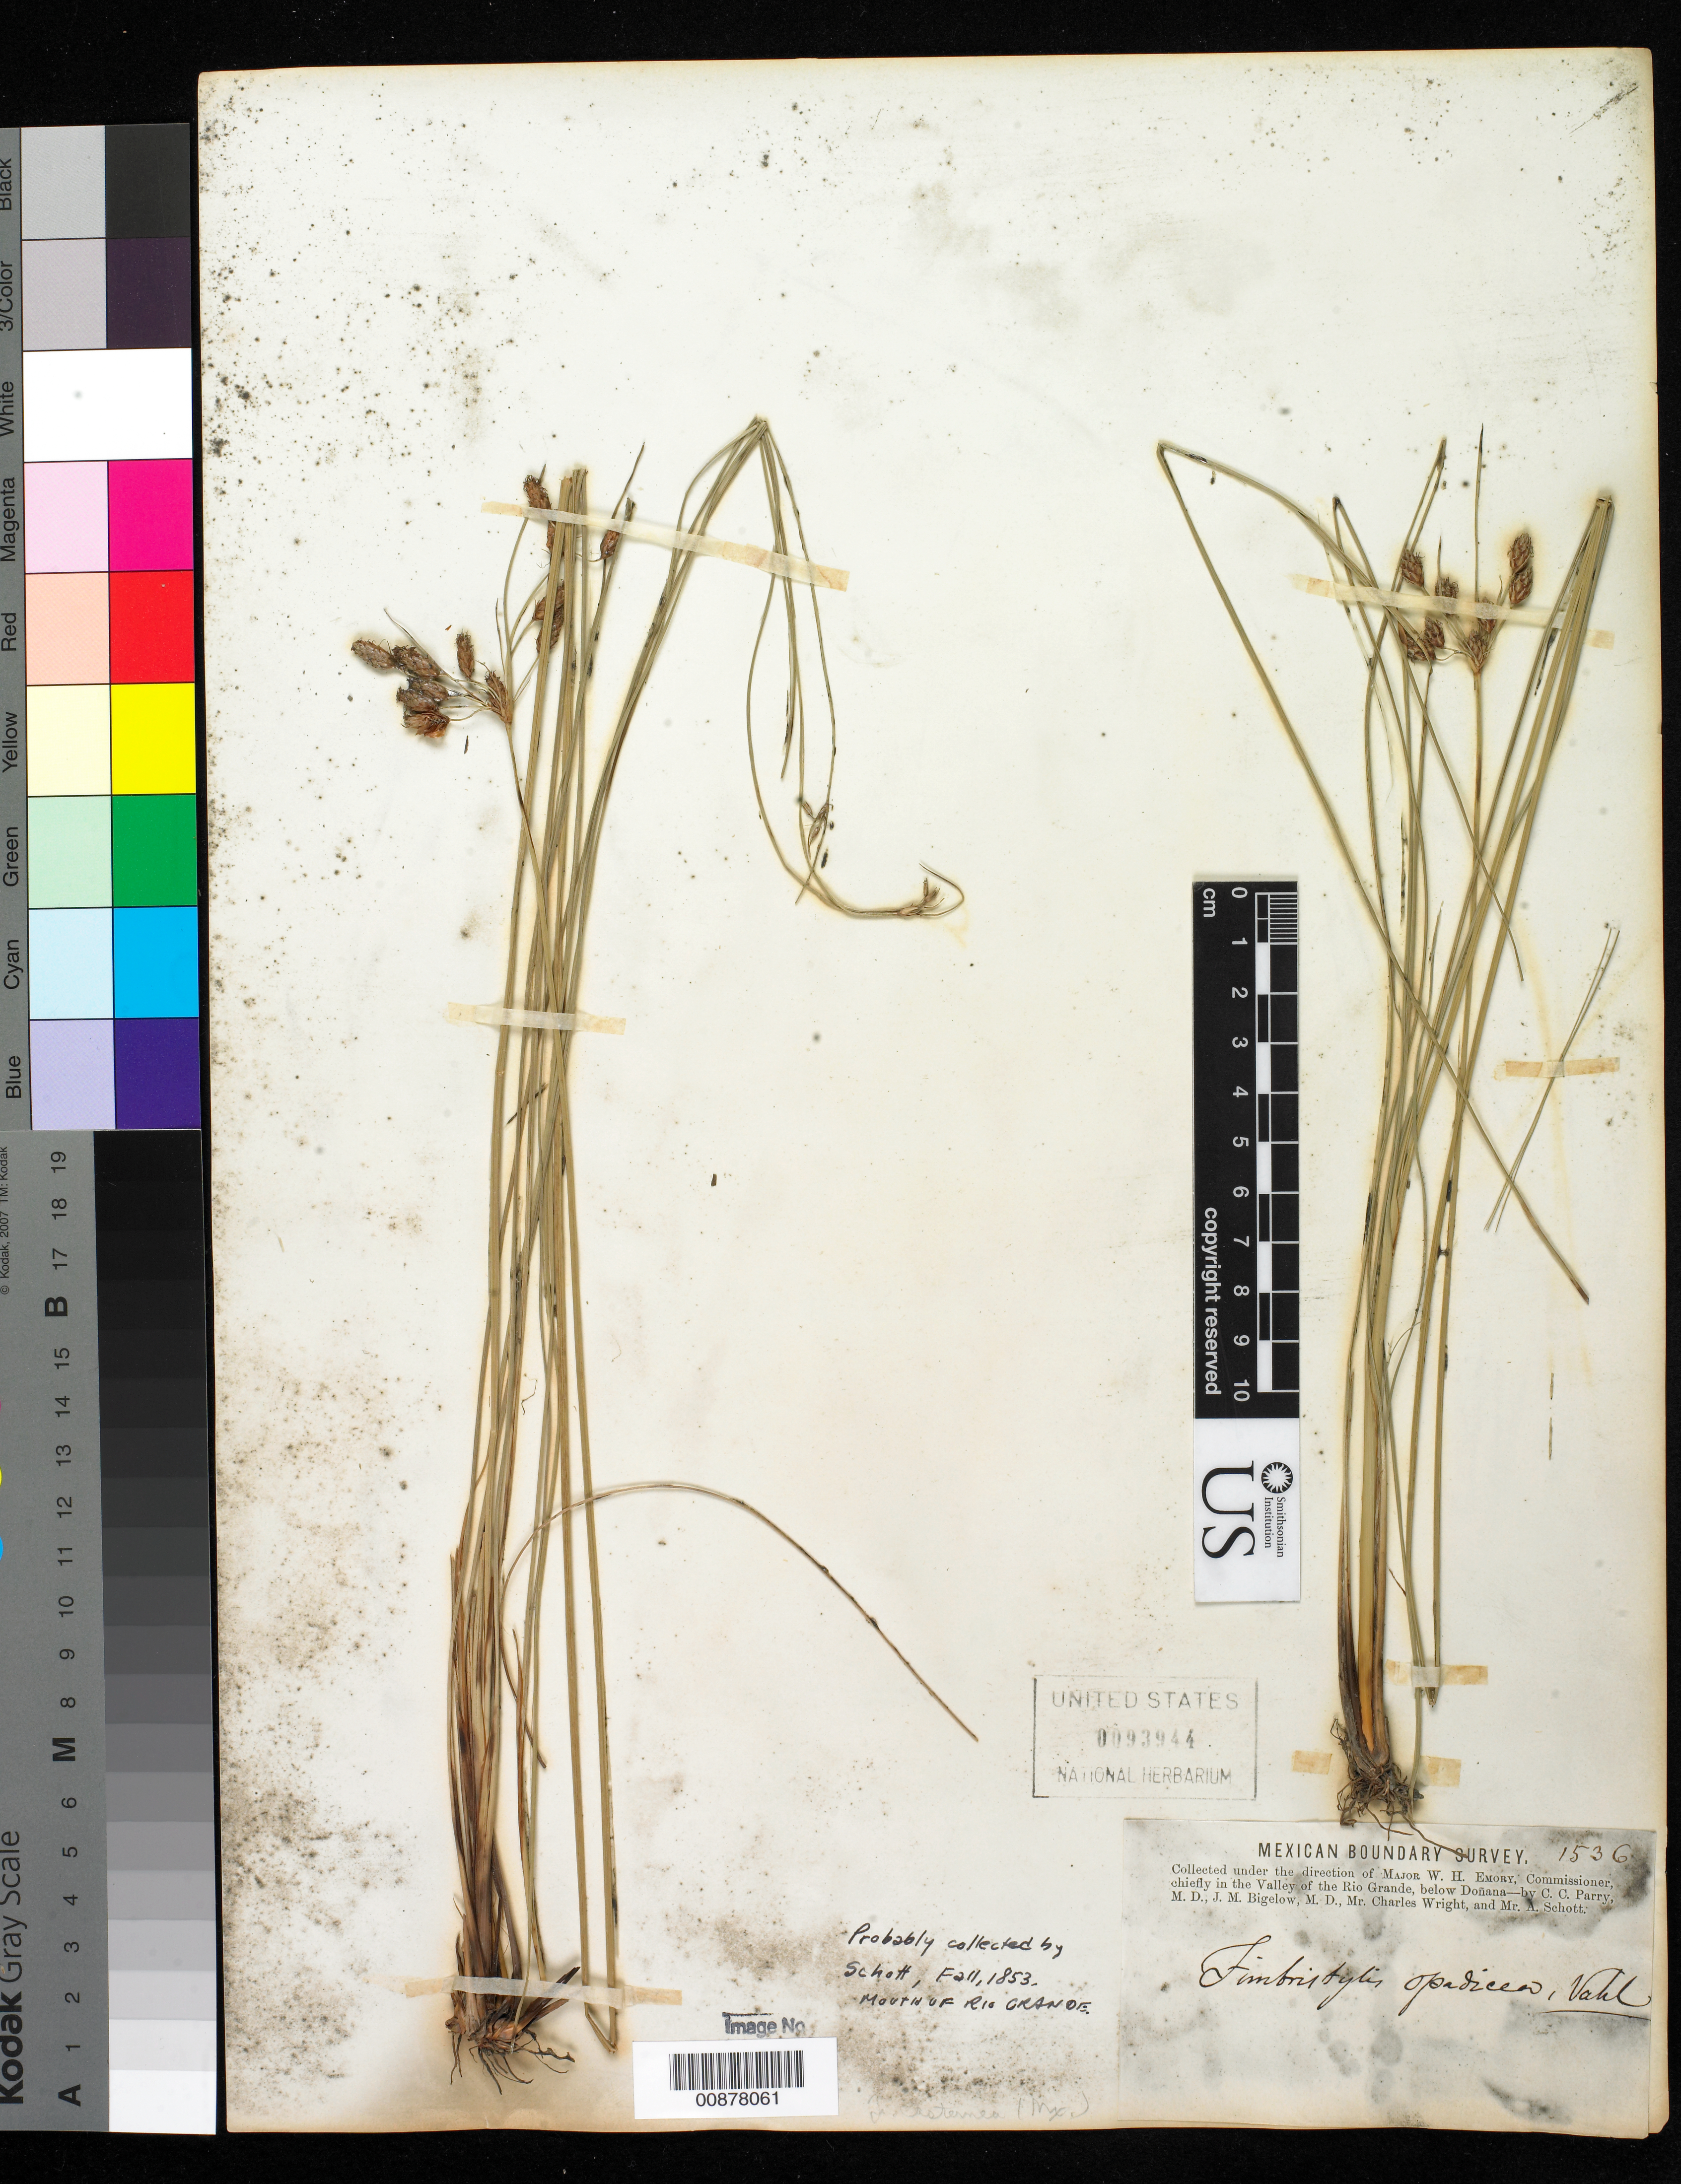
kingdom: Plantae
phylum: Tracheophyta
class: Liliopsida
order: Poales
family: Cyperaceae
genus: Fimbristylis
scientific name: Fimbristylis spadicea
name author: (L.) Vahl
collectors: C. C. Parry, J. M. Bigelow, C. Wright & A. C. V. Schott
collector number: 1536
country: United States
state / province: New Mexico / Texas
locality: Valley of the Rio Grande, below Doñana.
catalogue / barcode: US 93944